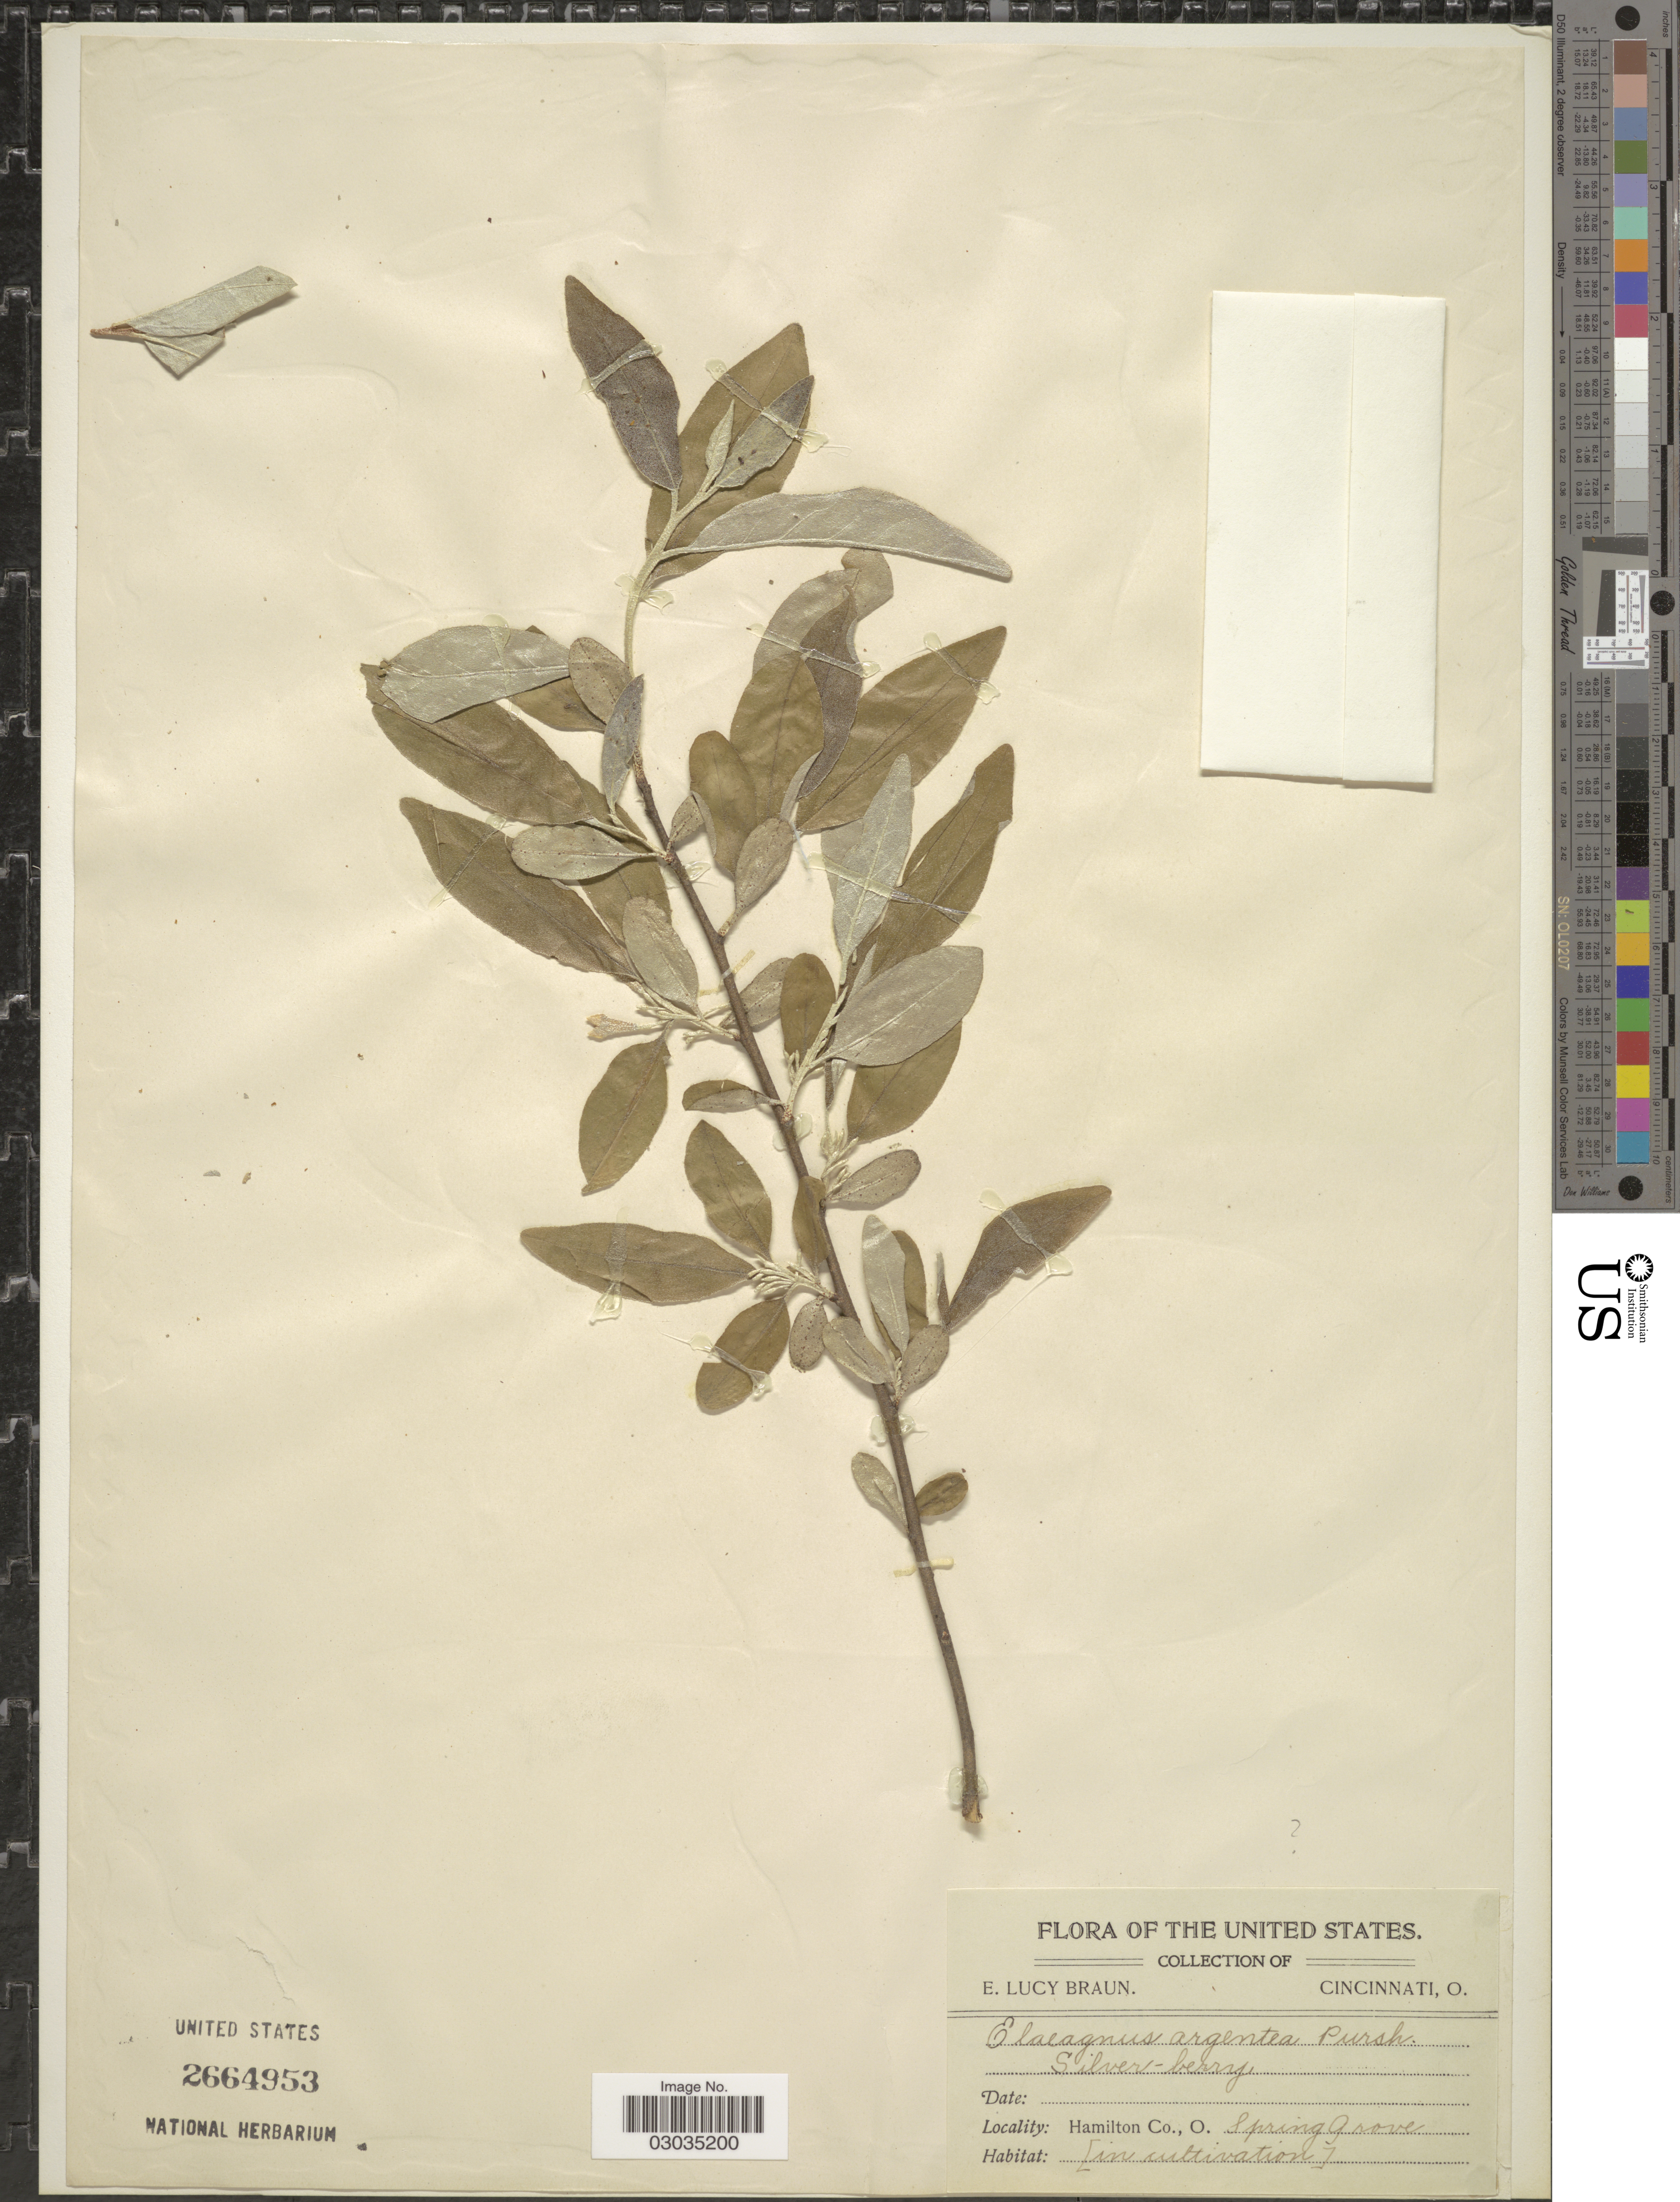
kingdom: Plantae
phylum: Tracheophyta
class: Magnoliopsida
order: Rosales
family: Elaeagnaceae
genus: Elaeagnus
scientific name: Elaeagnus multiflora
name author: Thunb.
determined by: Strong, Mark T., (BOT), Smithsonian Institution - National Museum of Natural History (UNITED STATES)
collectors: E. L. Braun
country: United States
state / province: Ohio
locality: Hamilton Co., O., Spring Grove.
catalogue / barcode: US 2664953